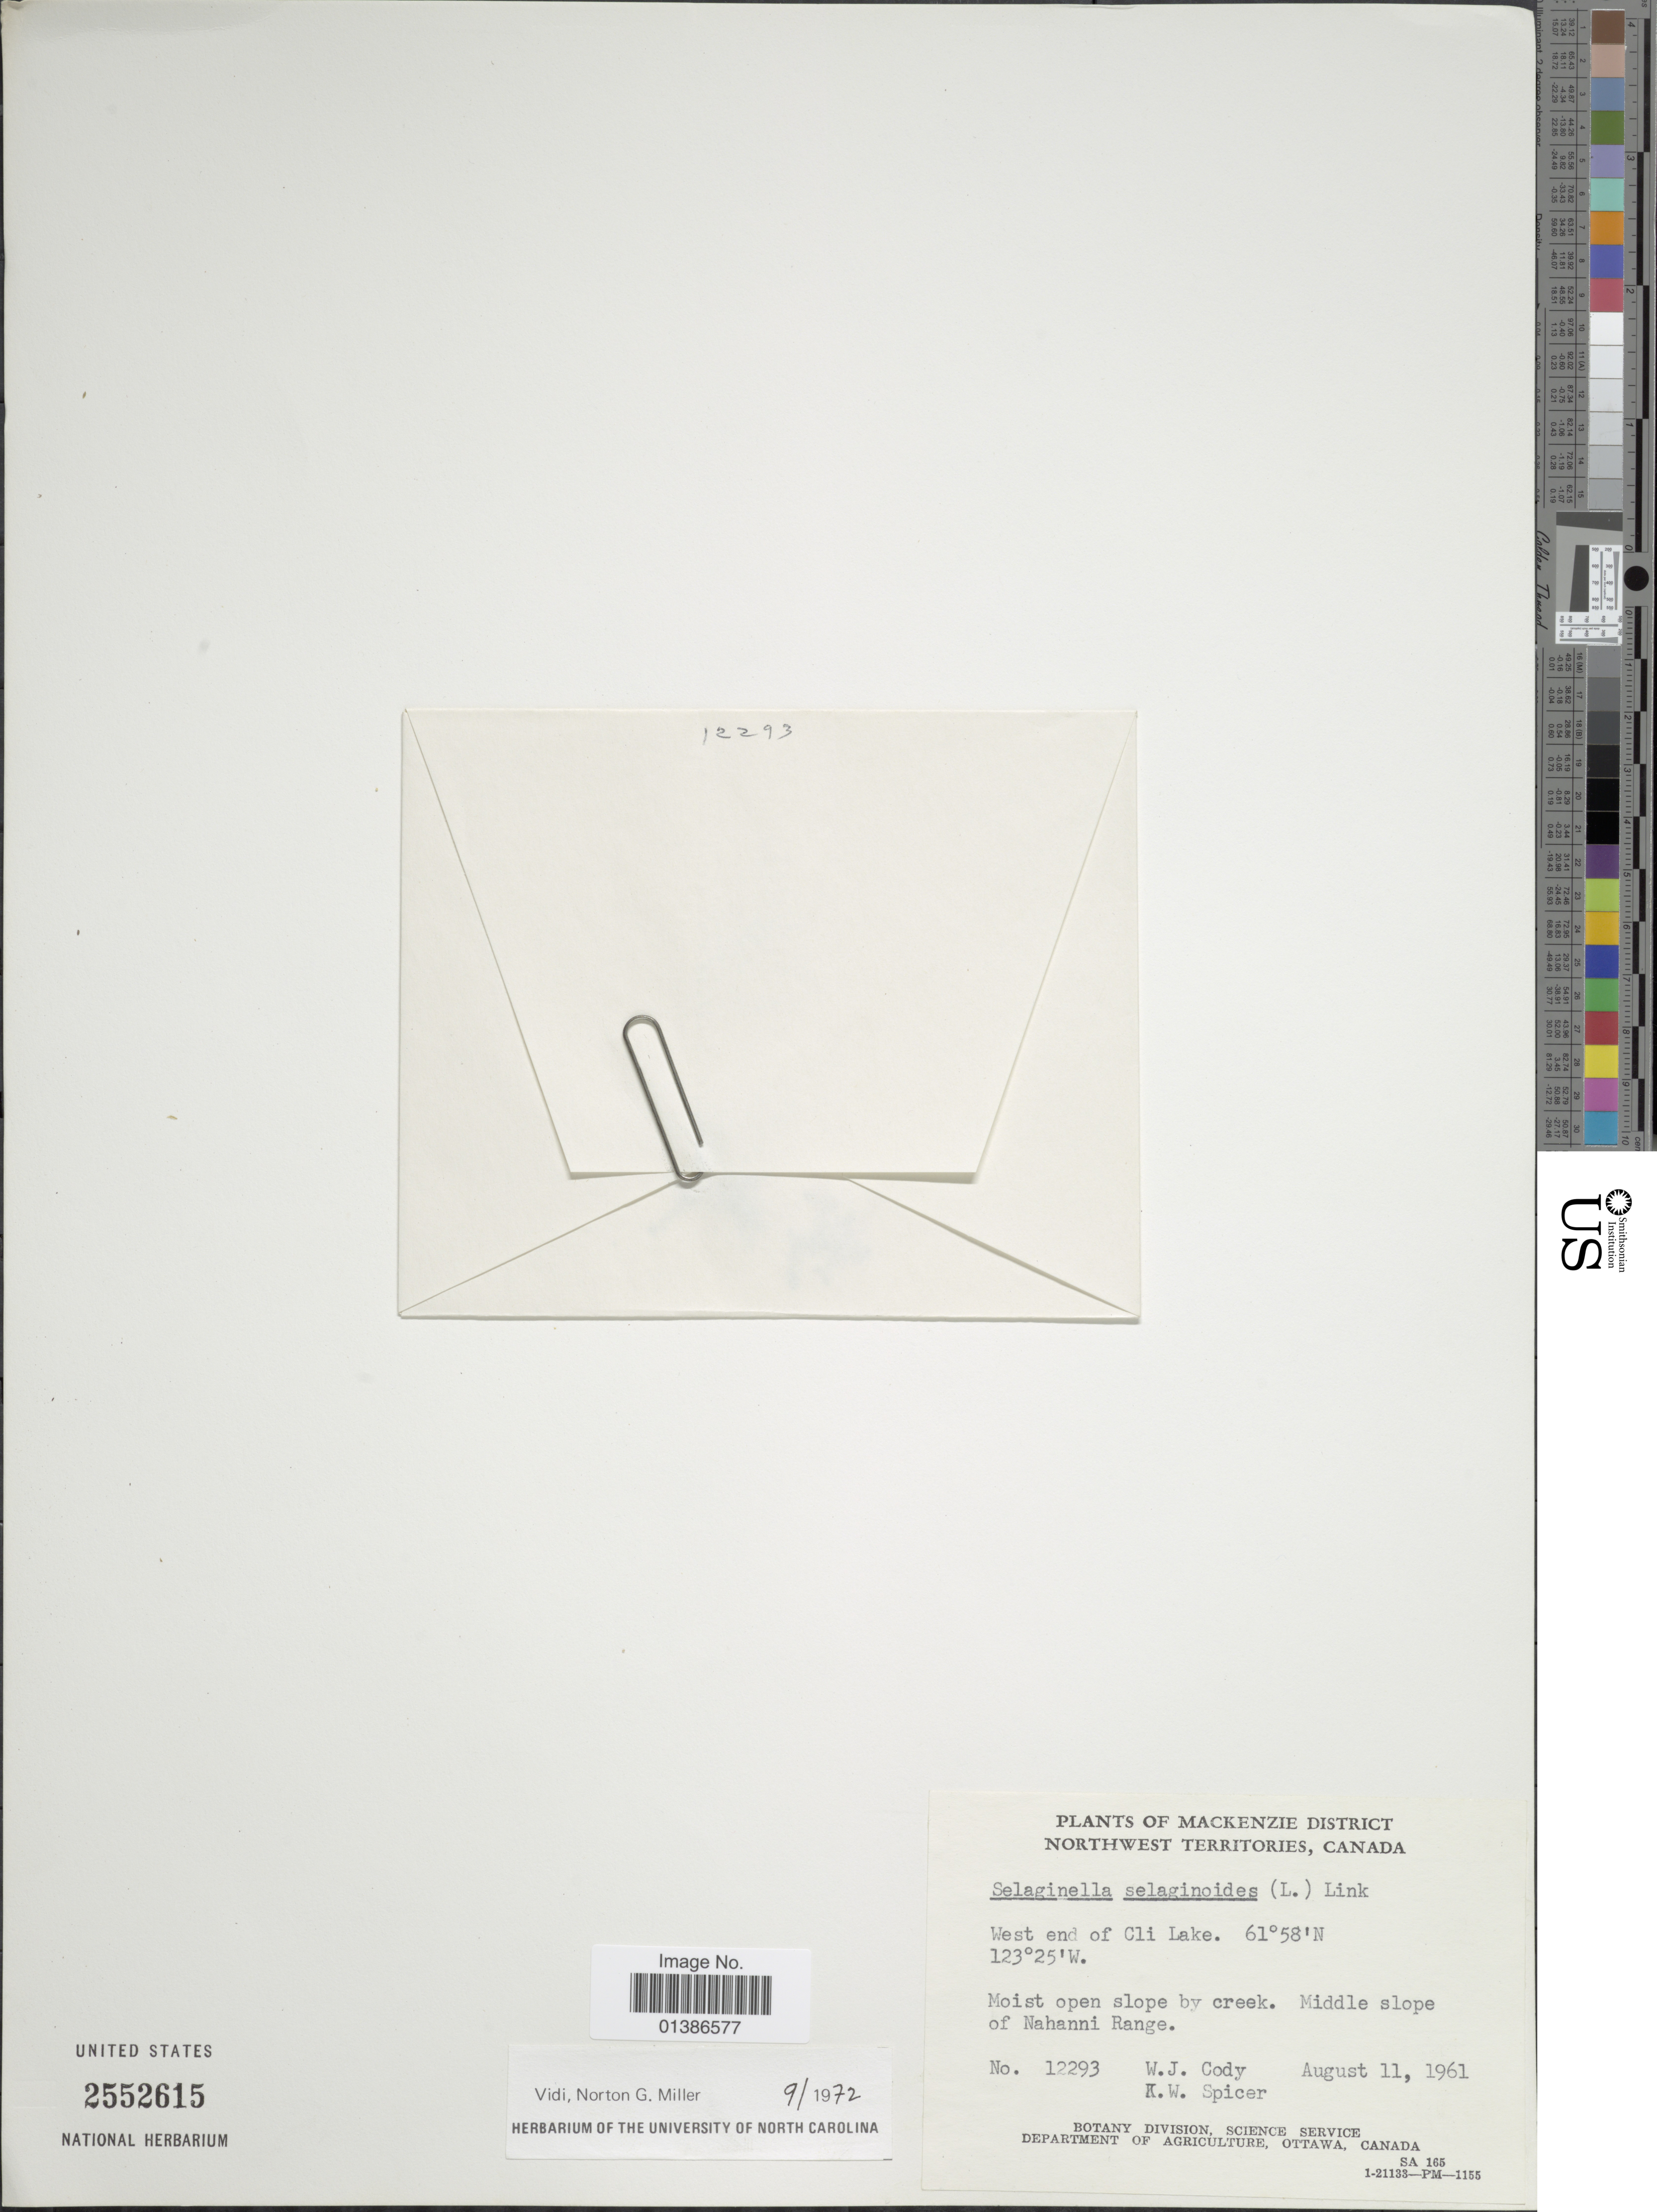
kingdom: Plantae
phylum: Tracheophyta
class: Lycopodiopsida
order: Selaginellales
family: Selaginellaceae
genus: Selaginella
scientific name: Selaginella selaginoides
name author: (L.) Link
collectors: W. Cody & K. Spicer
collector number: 12293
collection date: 1961-08-11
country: Canada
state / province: Northwest Territories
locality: Mackenzie District. West end of Cli Lake. Middle slope of Nahanni Range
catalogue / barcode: US 2552615